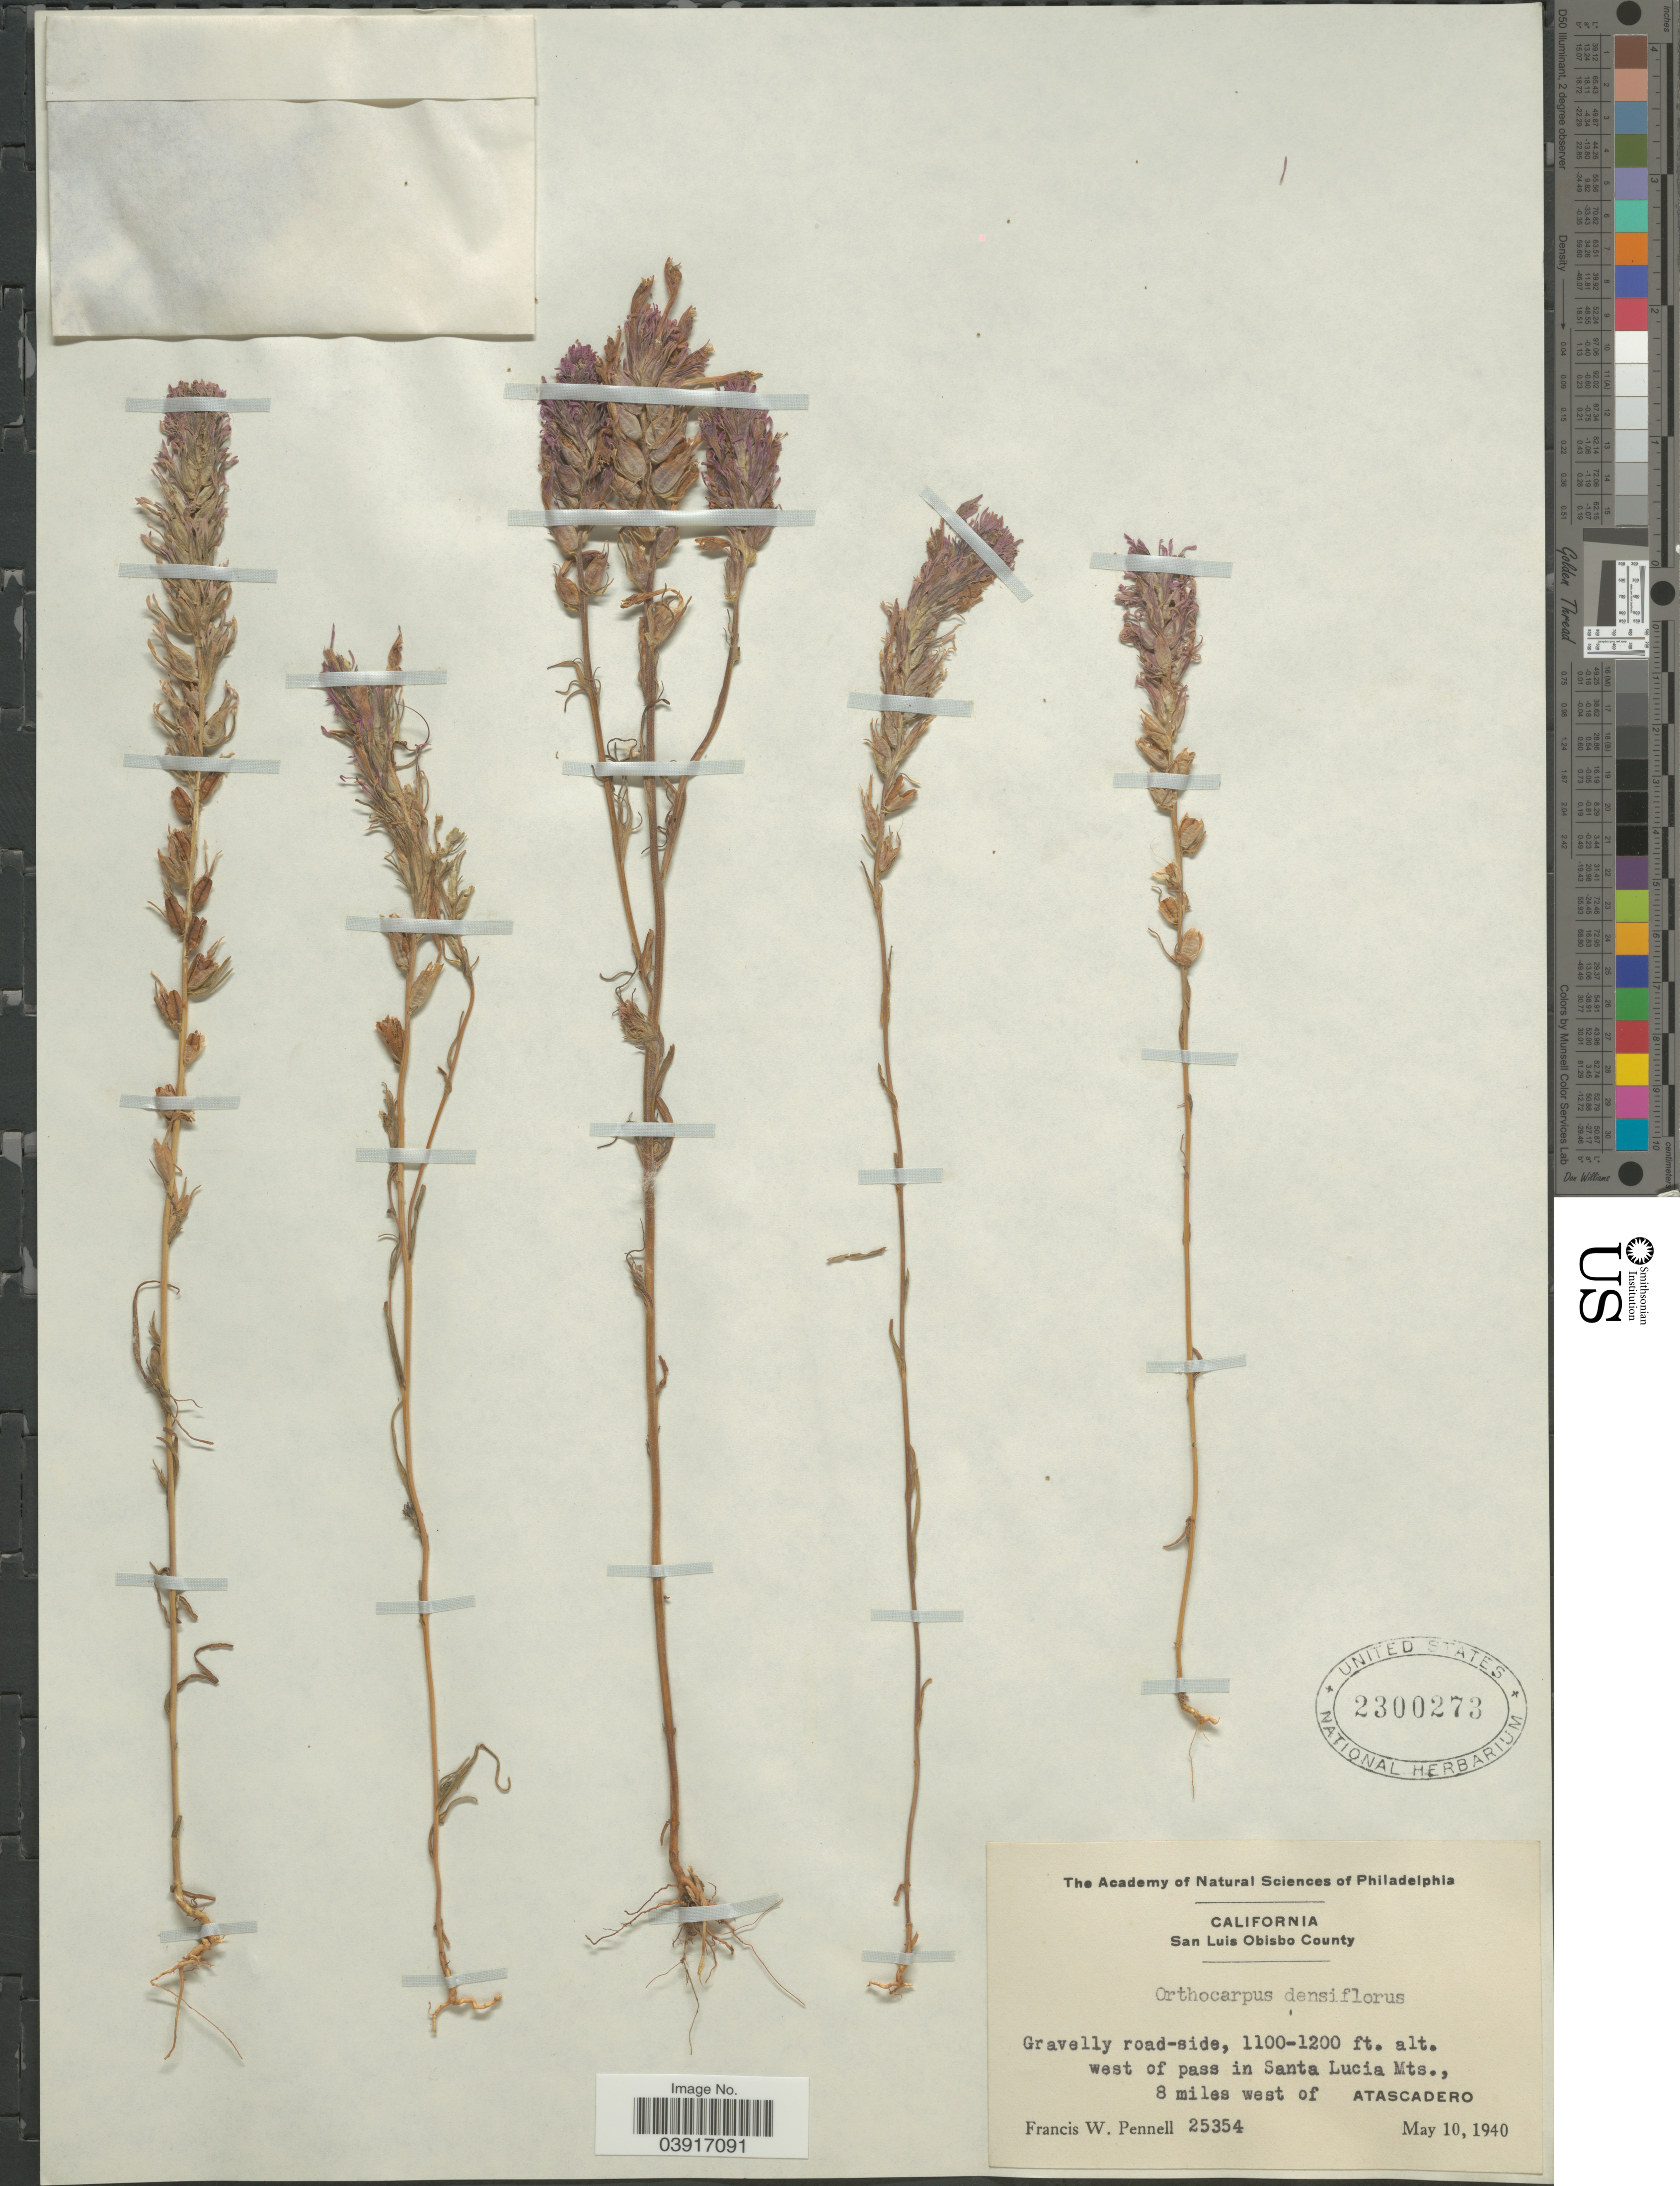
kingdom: Plantae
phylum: Tracheophyta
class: Magnoliopsida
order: Lamiales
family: Orobanchaceae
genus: Orthocarpus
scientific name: Orthocarpus densiflorus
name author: Benth.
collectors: F. W. Pennell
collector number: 25354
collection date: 1940-05-10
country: United States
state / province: California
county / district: San Luis Obispo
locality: San Luis Obisbo County. West of pass in Santa Lucia Mts., 8 miles west of Atascadero.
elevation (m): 335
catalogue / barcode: US 2300273